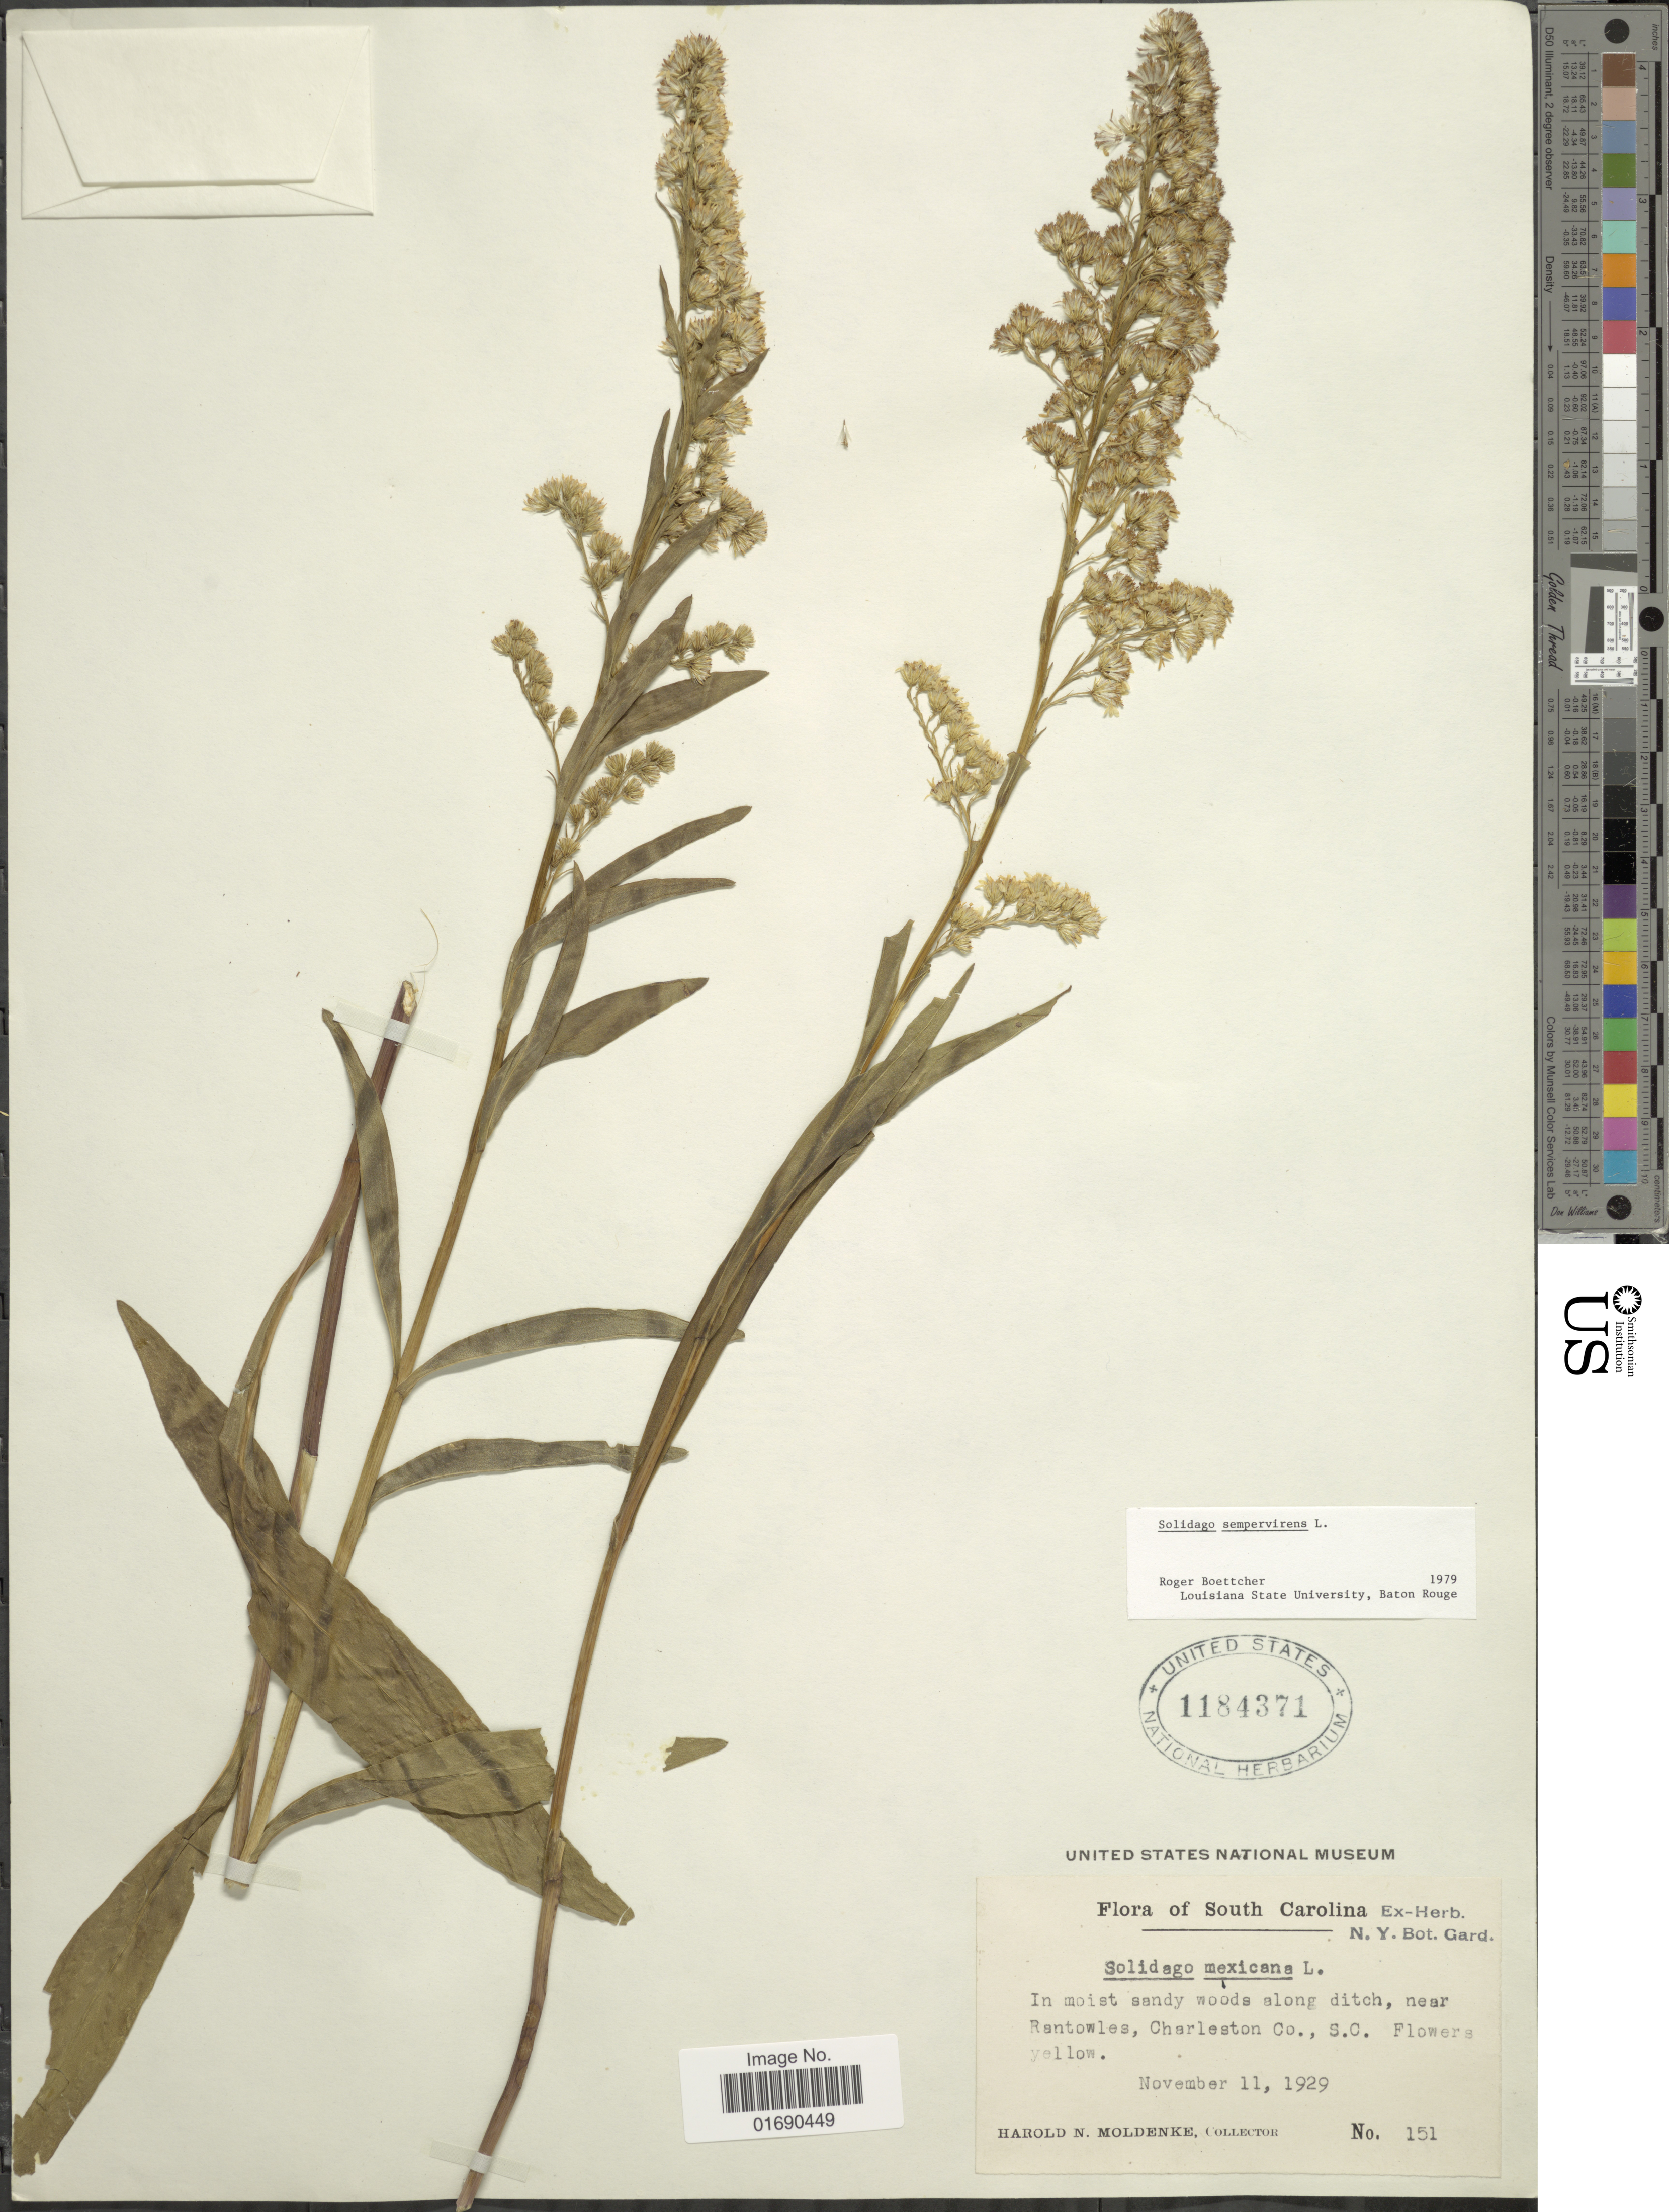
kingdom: Plantae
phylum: Tracheophyta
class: Magnoliopsida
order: Asterales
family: Asteraceae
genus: Solidago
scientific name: Solidago sempervirens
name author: L.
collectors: H. N. Moldenke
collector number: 151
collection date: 1929-11-11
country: United States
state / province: South Carolina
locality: In moist sandy woods along ditch, near Rantowles, Charleston Co.,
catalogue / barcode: US 1184371